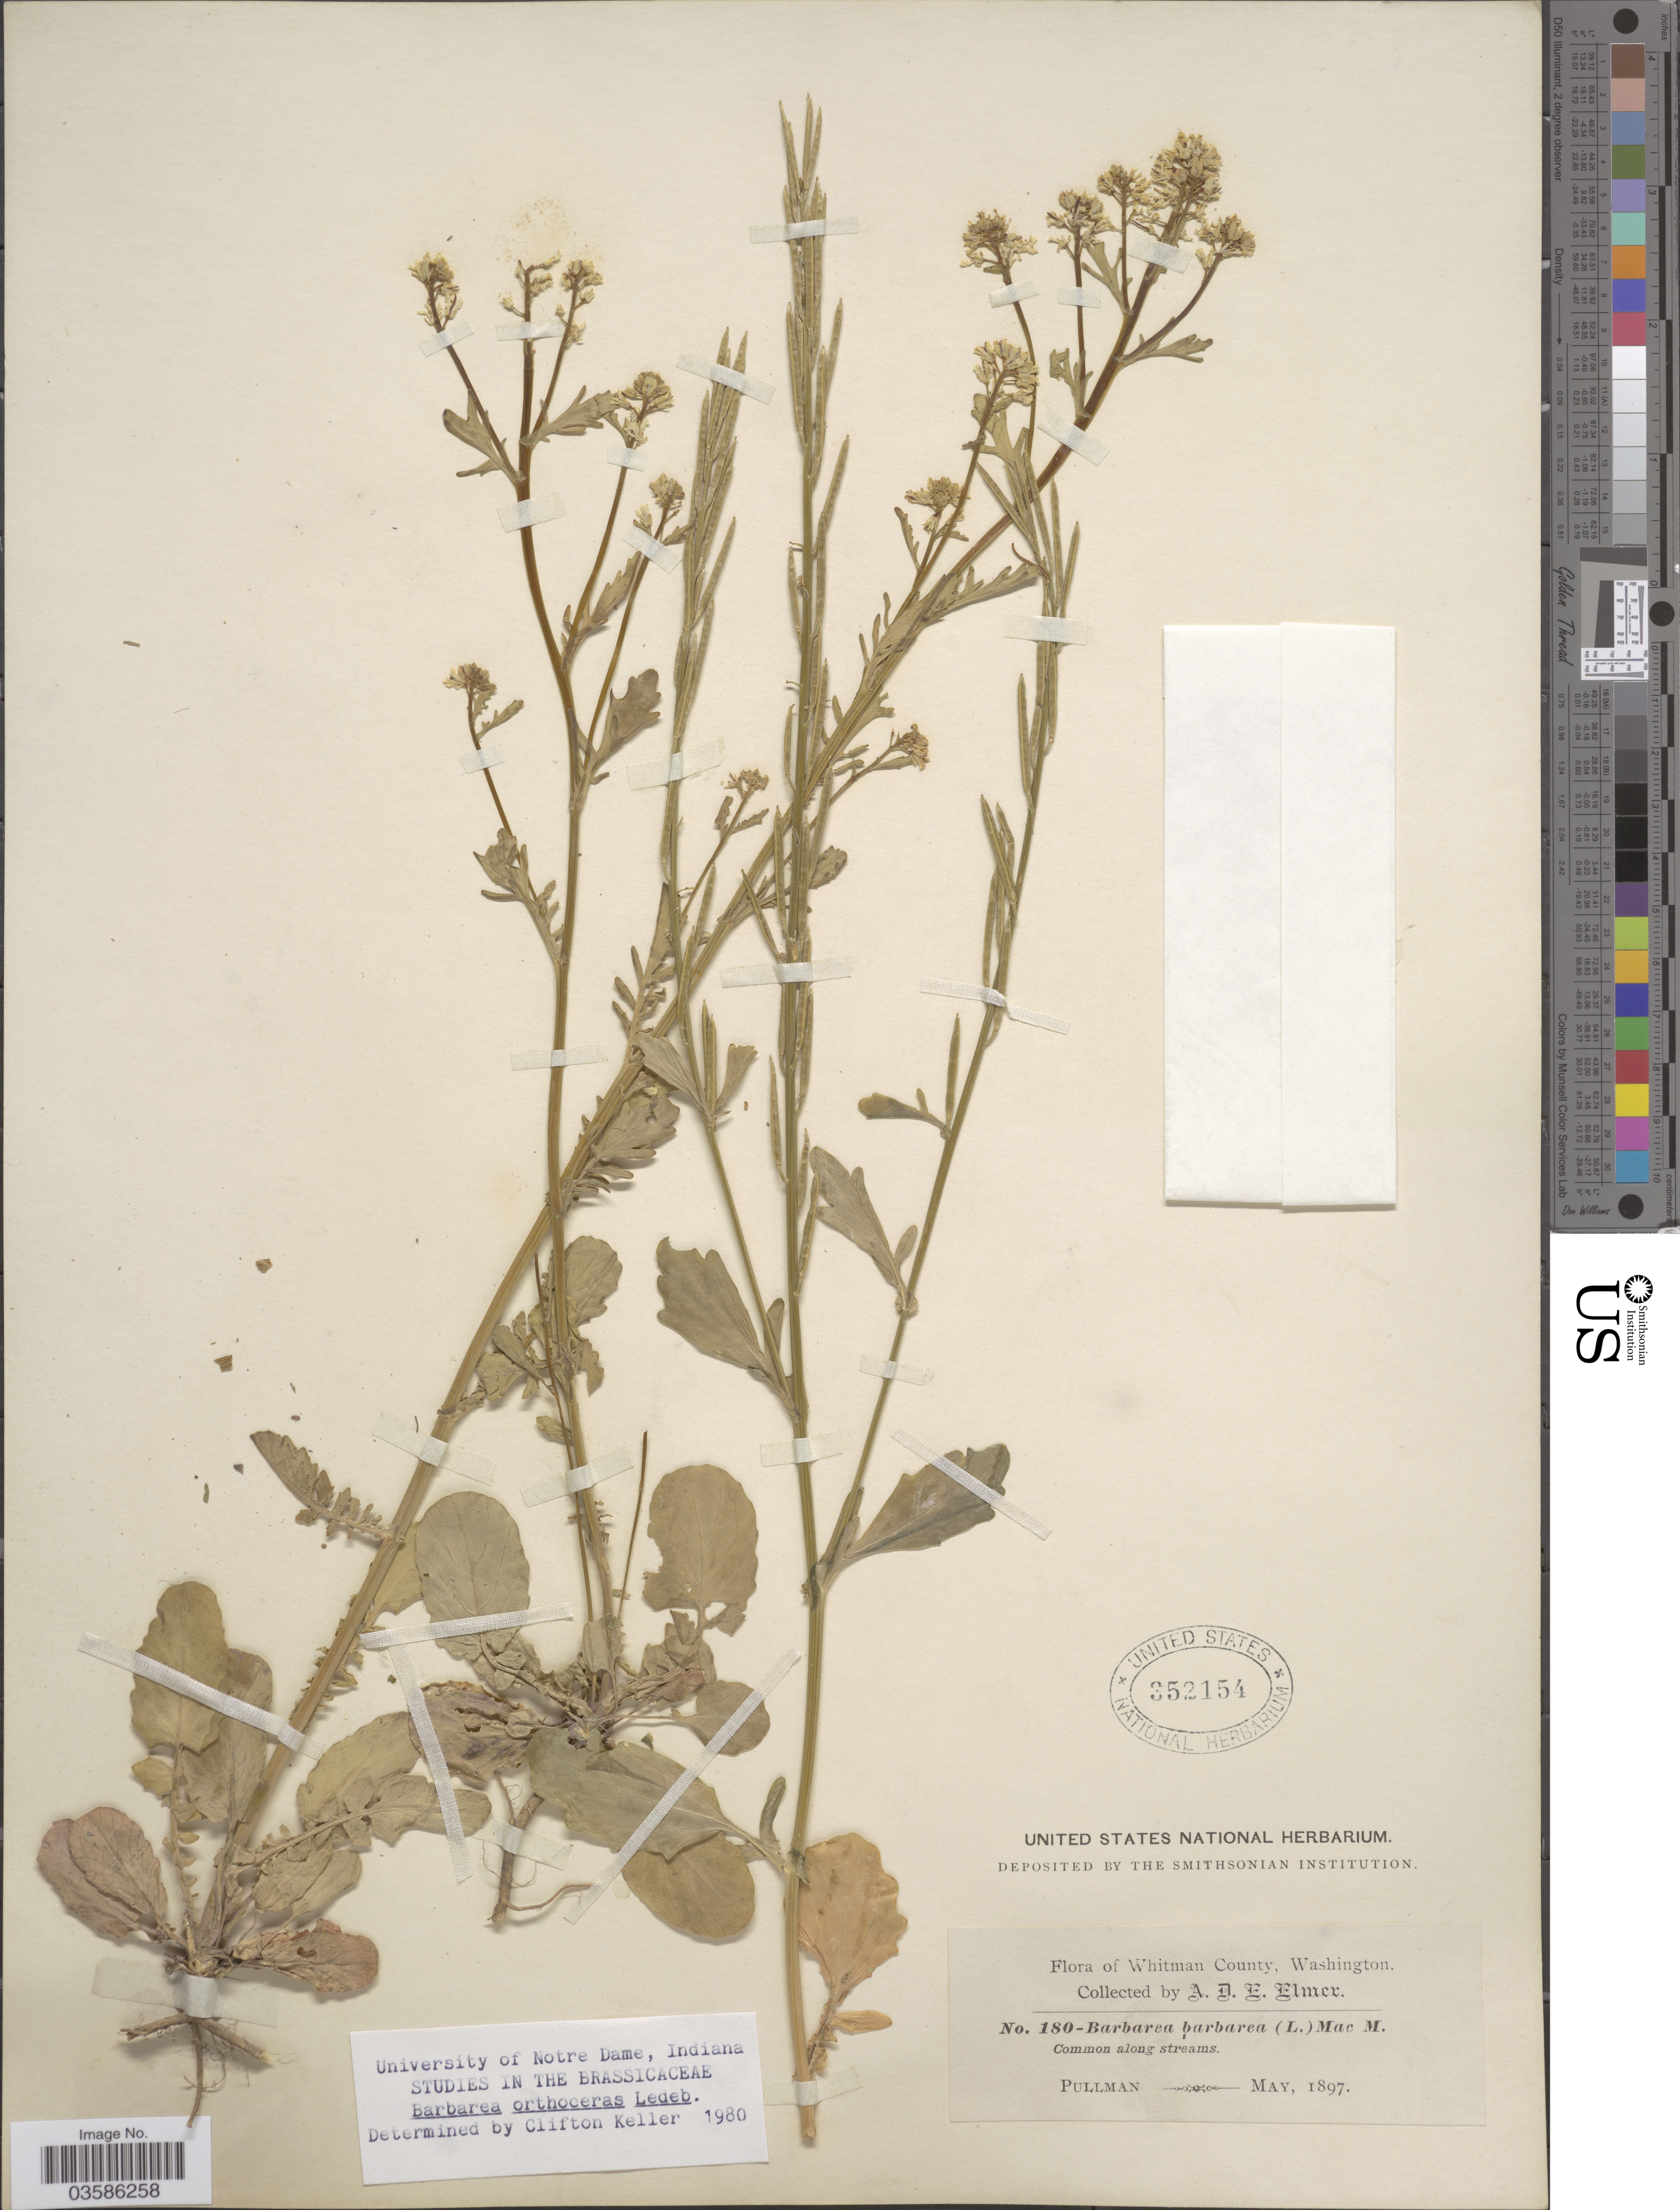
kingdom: Plantae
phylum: Tracheophyta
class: Magnoliopsida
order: Brassicales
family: Brassicaceae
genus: Barbarea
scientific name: Barbarea orthoceras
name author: Ledeb.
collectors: A. D. E. Elmer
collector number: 180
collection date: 1897-05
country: United States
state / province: Washington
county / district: Whitman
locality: Whitman County. Pullman.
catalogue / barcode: US 352154